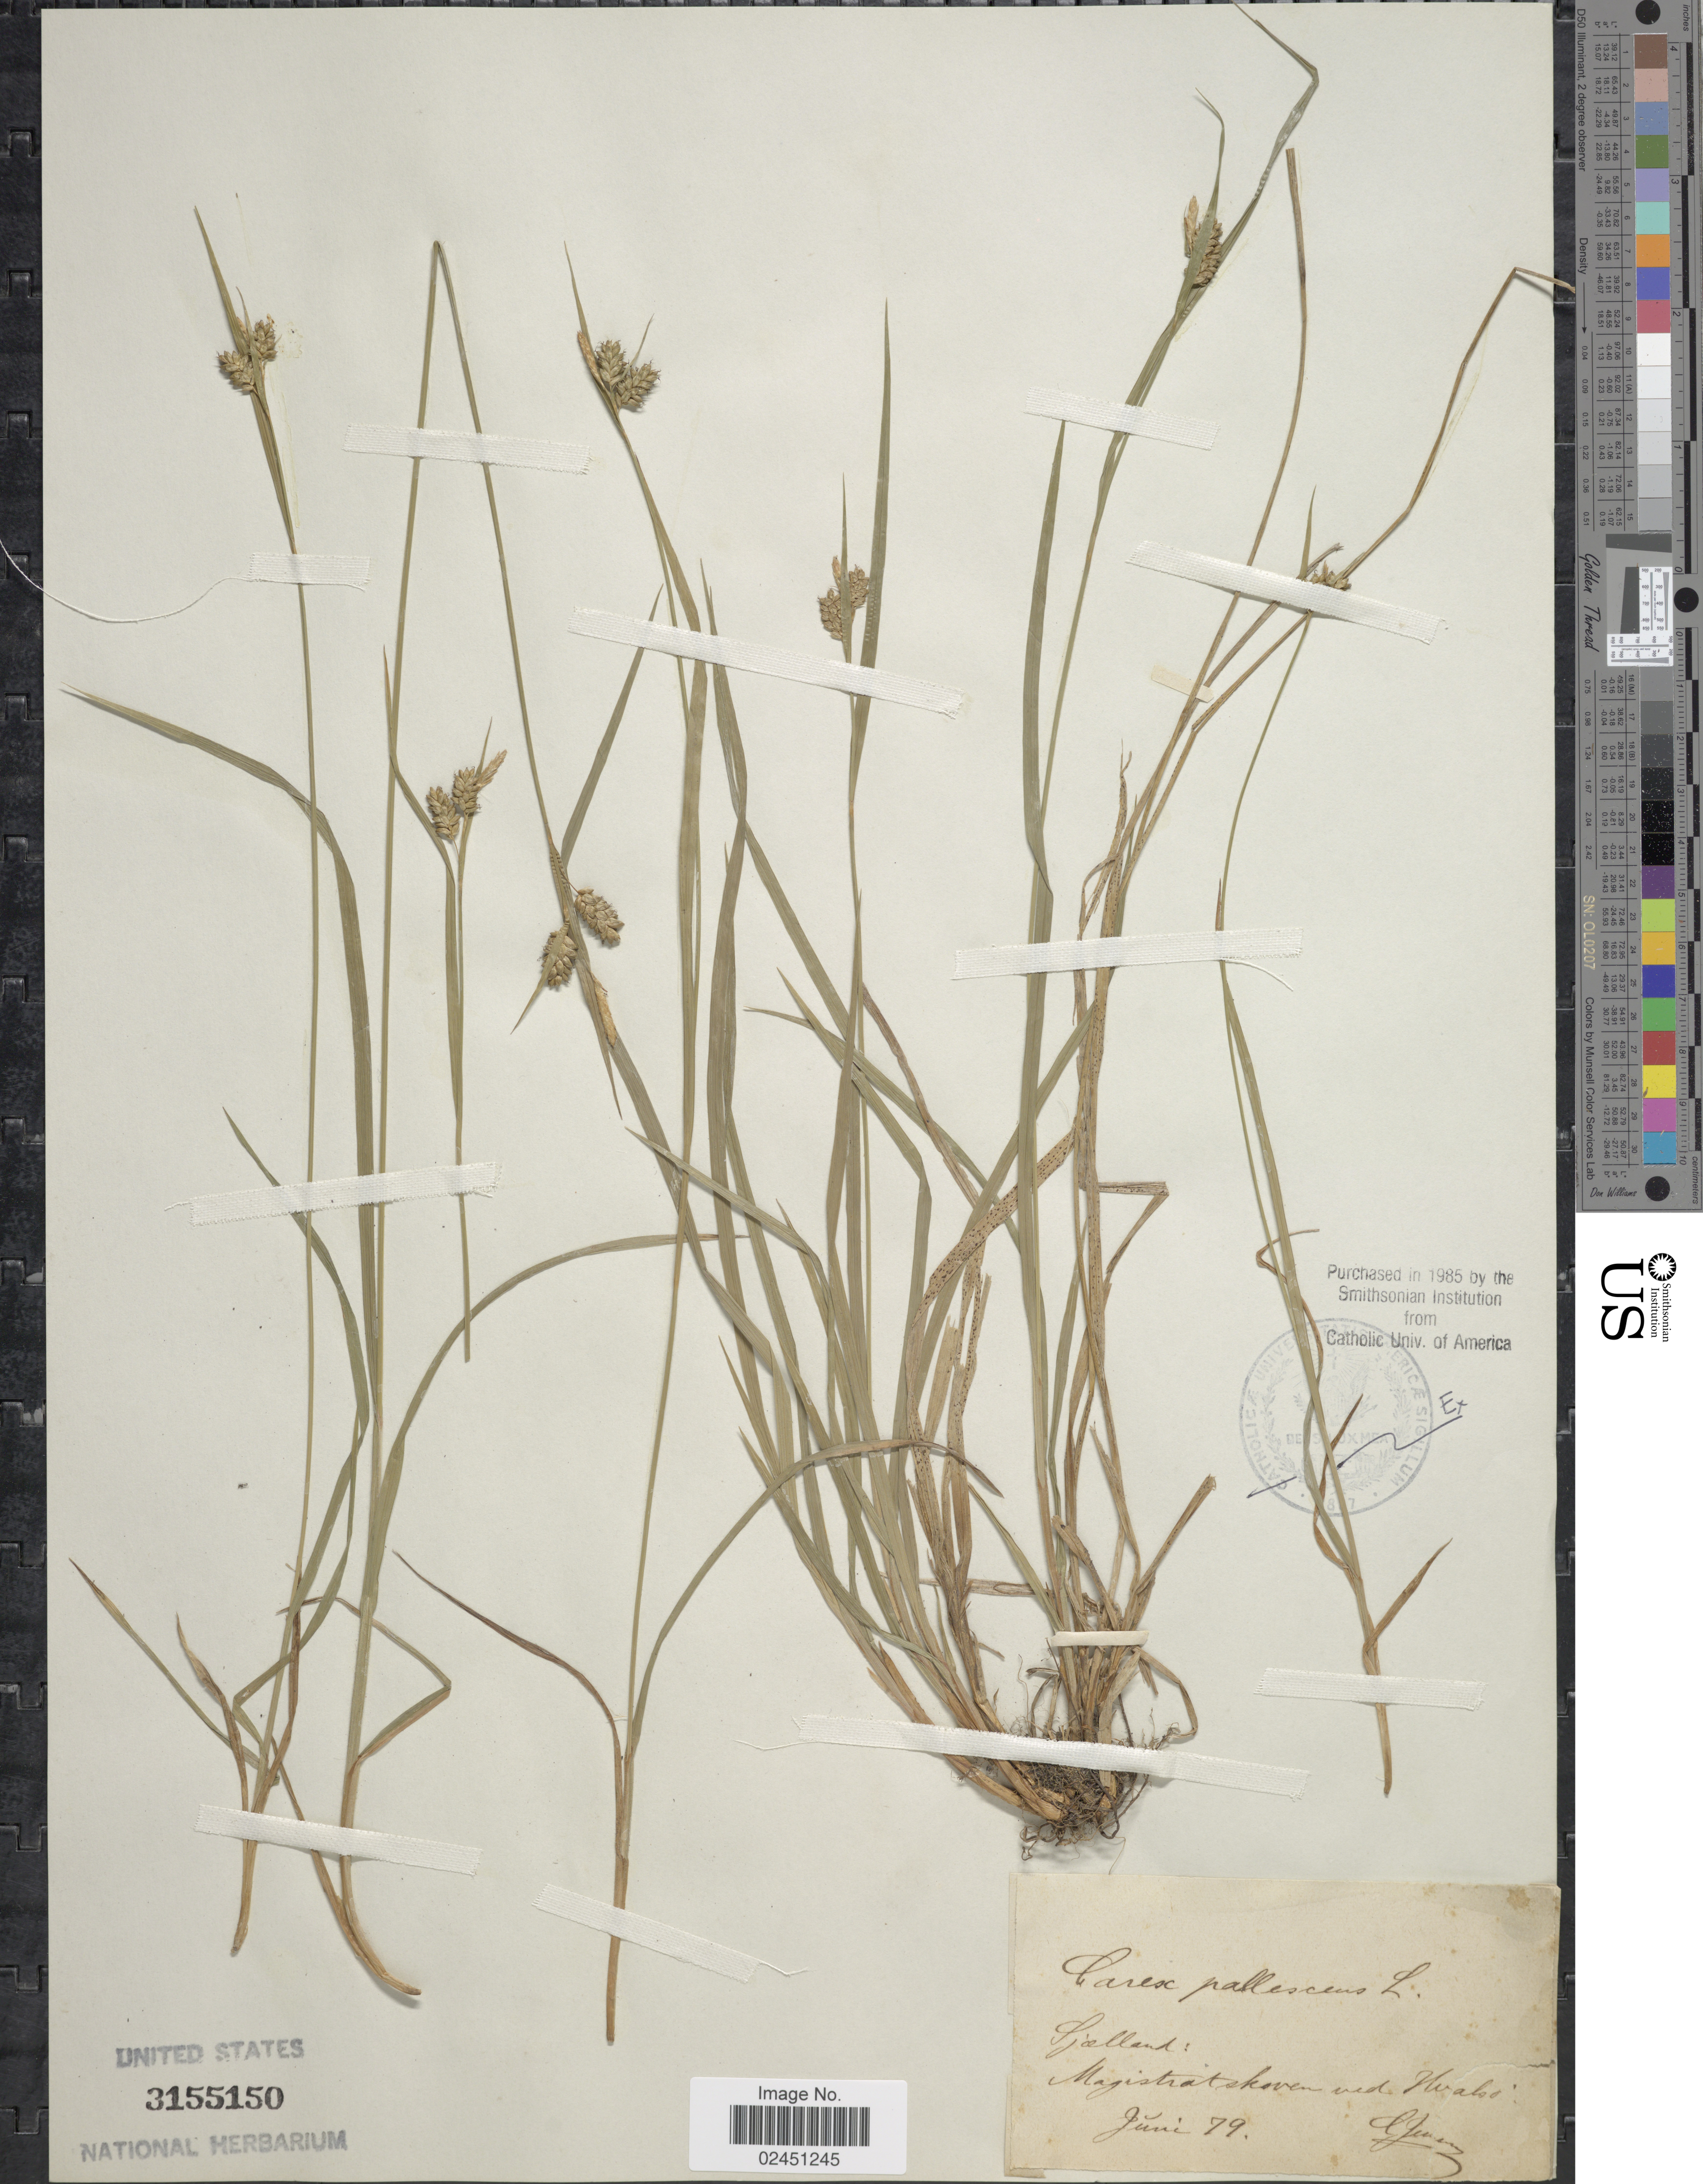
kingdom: Plantae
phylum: Tracheophyta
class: Liliopsida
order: Poales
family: Cyperaceae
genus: Carex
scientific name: Carex pallescens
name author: L.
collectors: C. Jenssen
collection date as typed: Transcribed d/m/y: /6/79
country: Denmark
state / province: Sjæland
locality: Magistratskoven ved Hvalso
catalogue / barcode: US 3155150